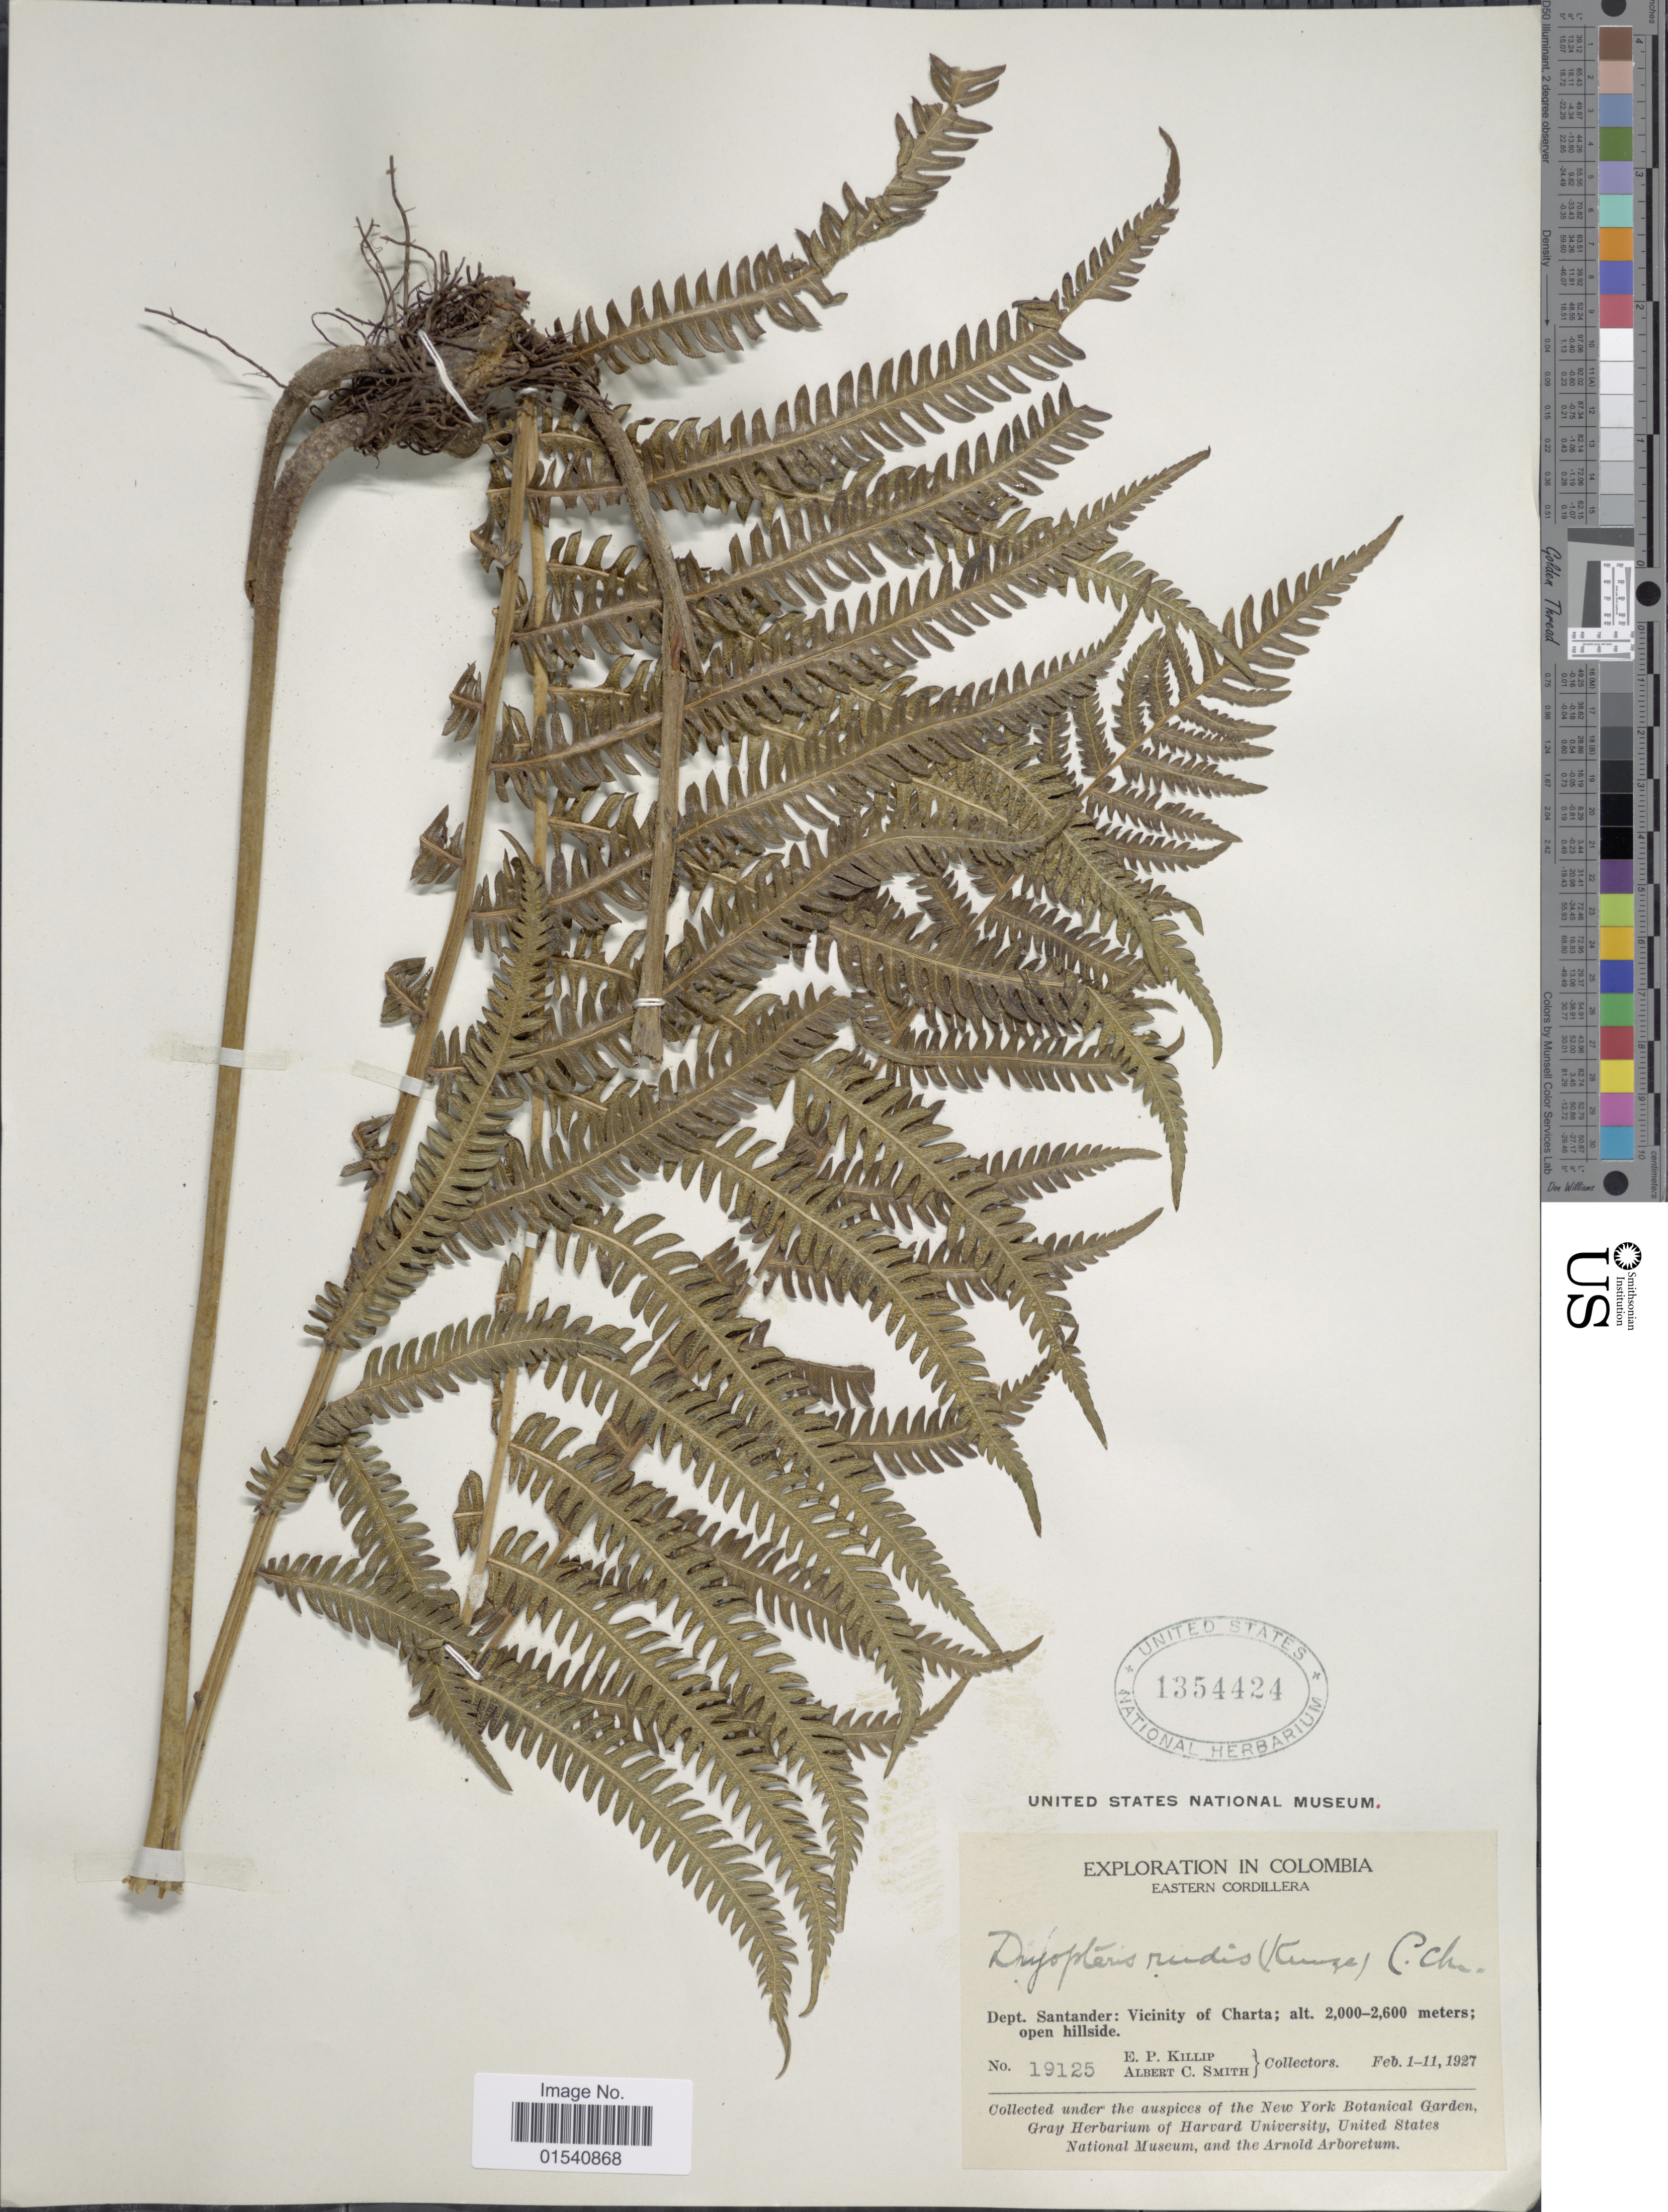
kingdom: Plantae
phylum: Tracheophyta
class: Polypodiopsida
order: Polypodiales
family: Thelypteridaceae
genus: Amauropelta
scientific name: Amauropelta rudis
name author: (Kunze) Pic. Serm.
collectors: E. P. Killip & A. C. Smith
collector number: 19125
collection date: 1927-02-01/1927-02-11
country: Colombia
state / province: Santander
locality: Eastern Cordillera, Dept. Santander: Vicinity of Charta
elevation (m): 2000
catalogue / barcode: US 1354424